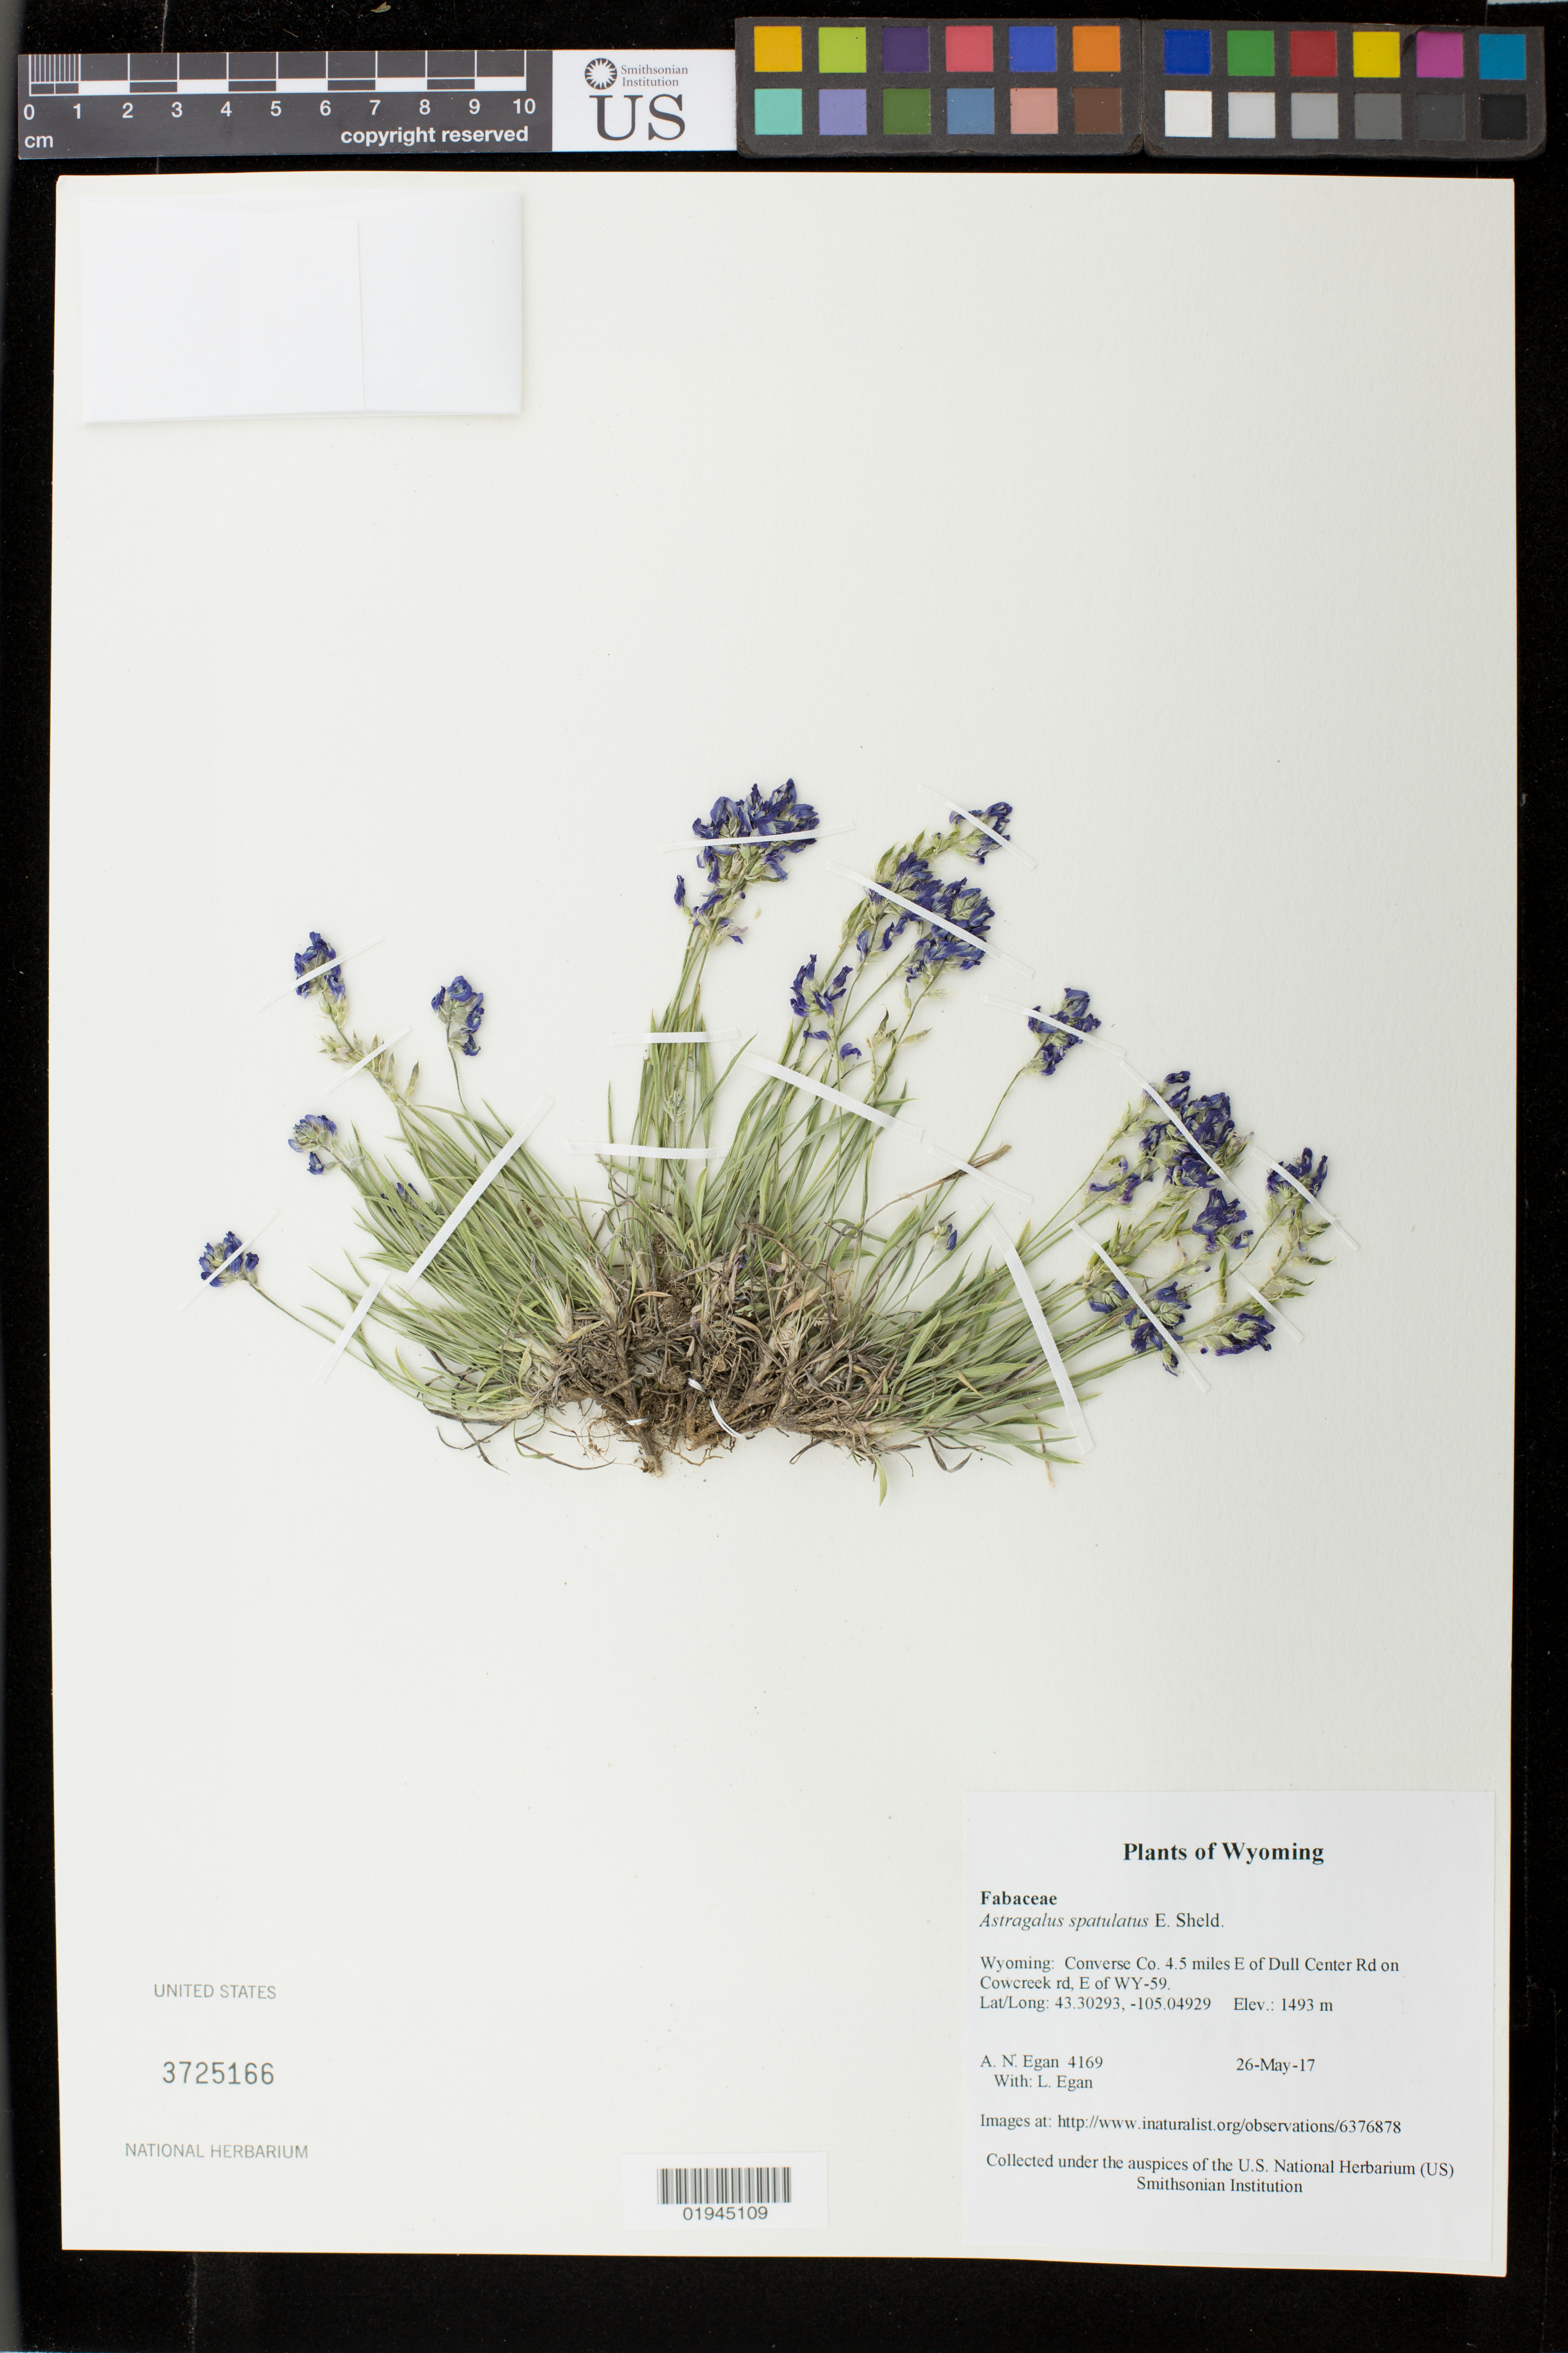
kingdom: Plantae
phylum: Tracheophyta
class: Magnoliopsida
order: Fabales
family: Fabaceae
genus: Astragalus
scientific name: Astragalus spatulatus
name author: E. Sheld.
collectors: A. N. Egan & L. Egan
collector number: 4169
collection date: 2017-05-26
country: United States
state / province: Wyoming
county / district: Converse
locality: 4.5 miles E of Dull Center Rd on Cowcreek rd, E of WY-59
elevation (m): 1493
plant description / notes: http://www.inaturalist.org/observations/6376878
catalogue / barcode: US 3725166